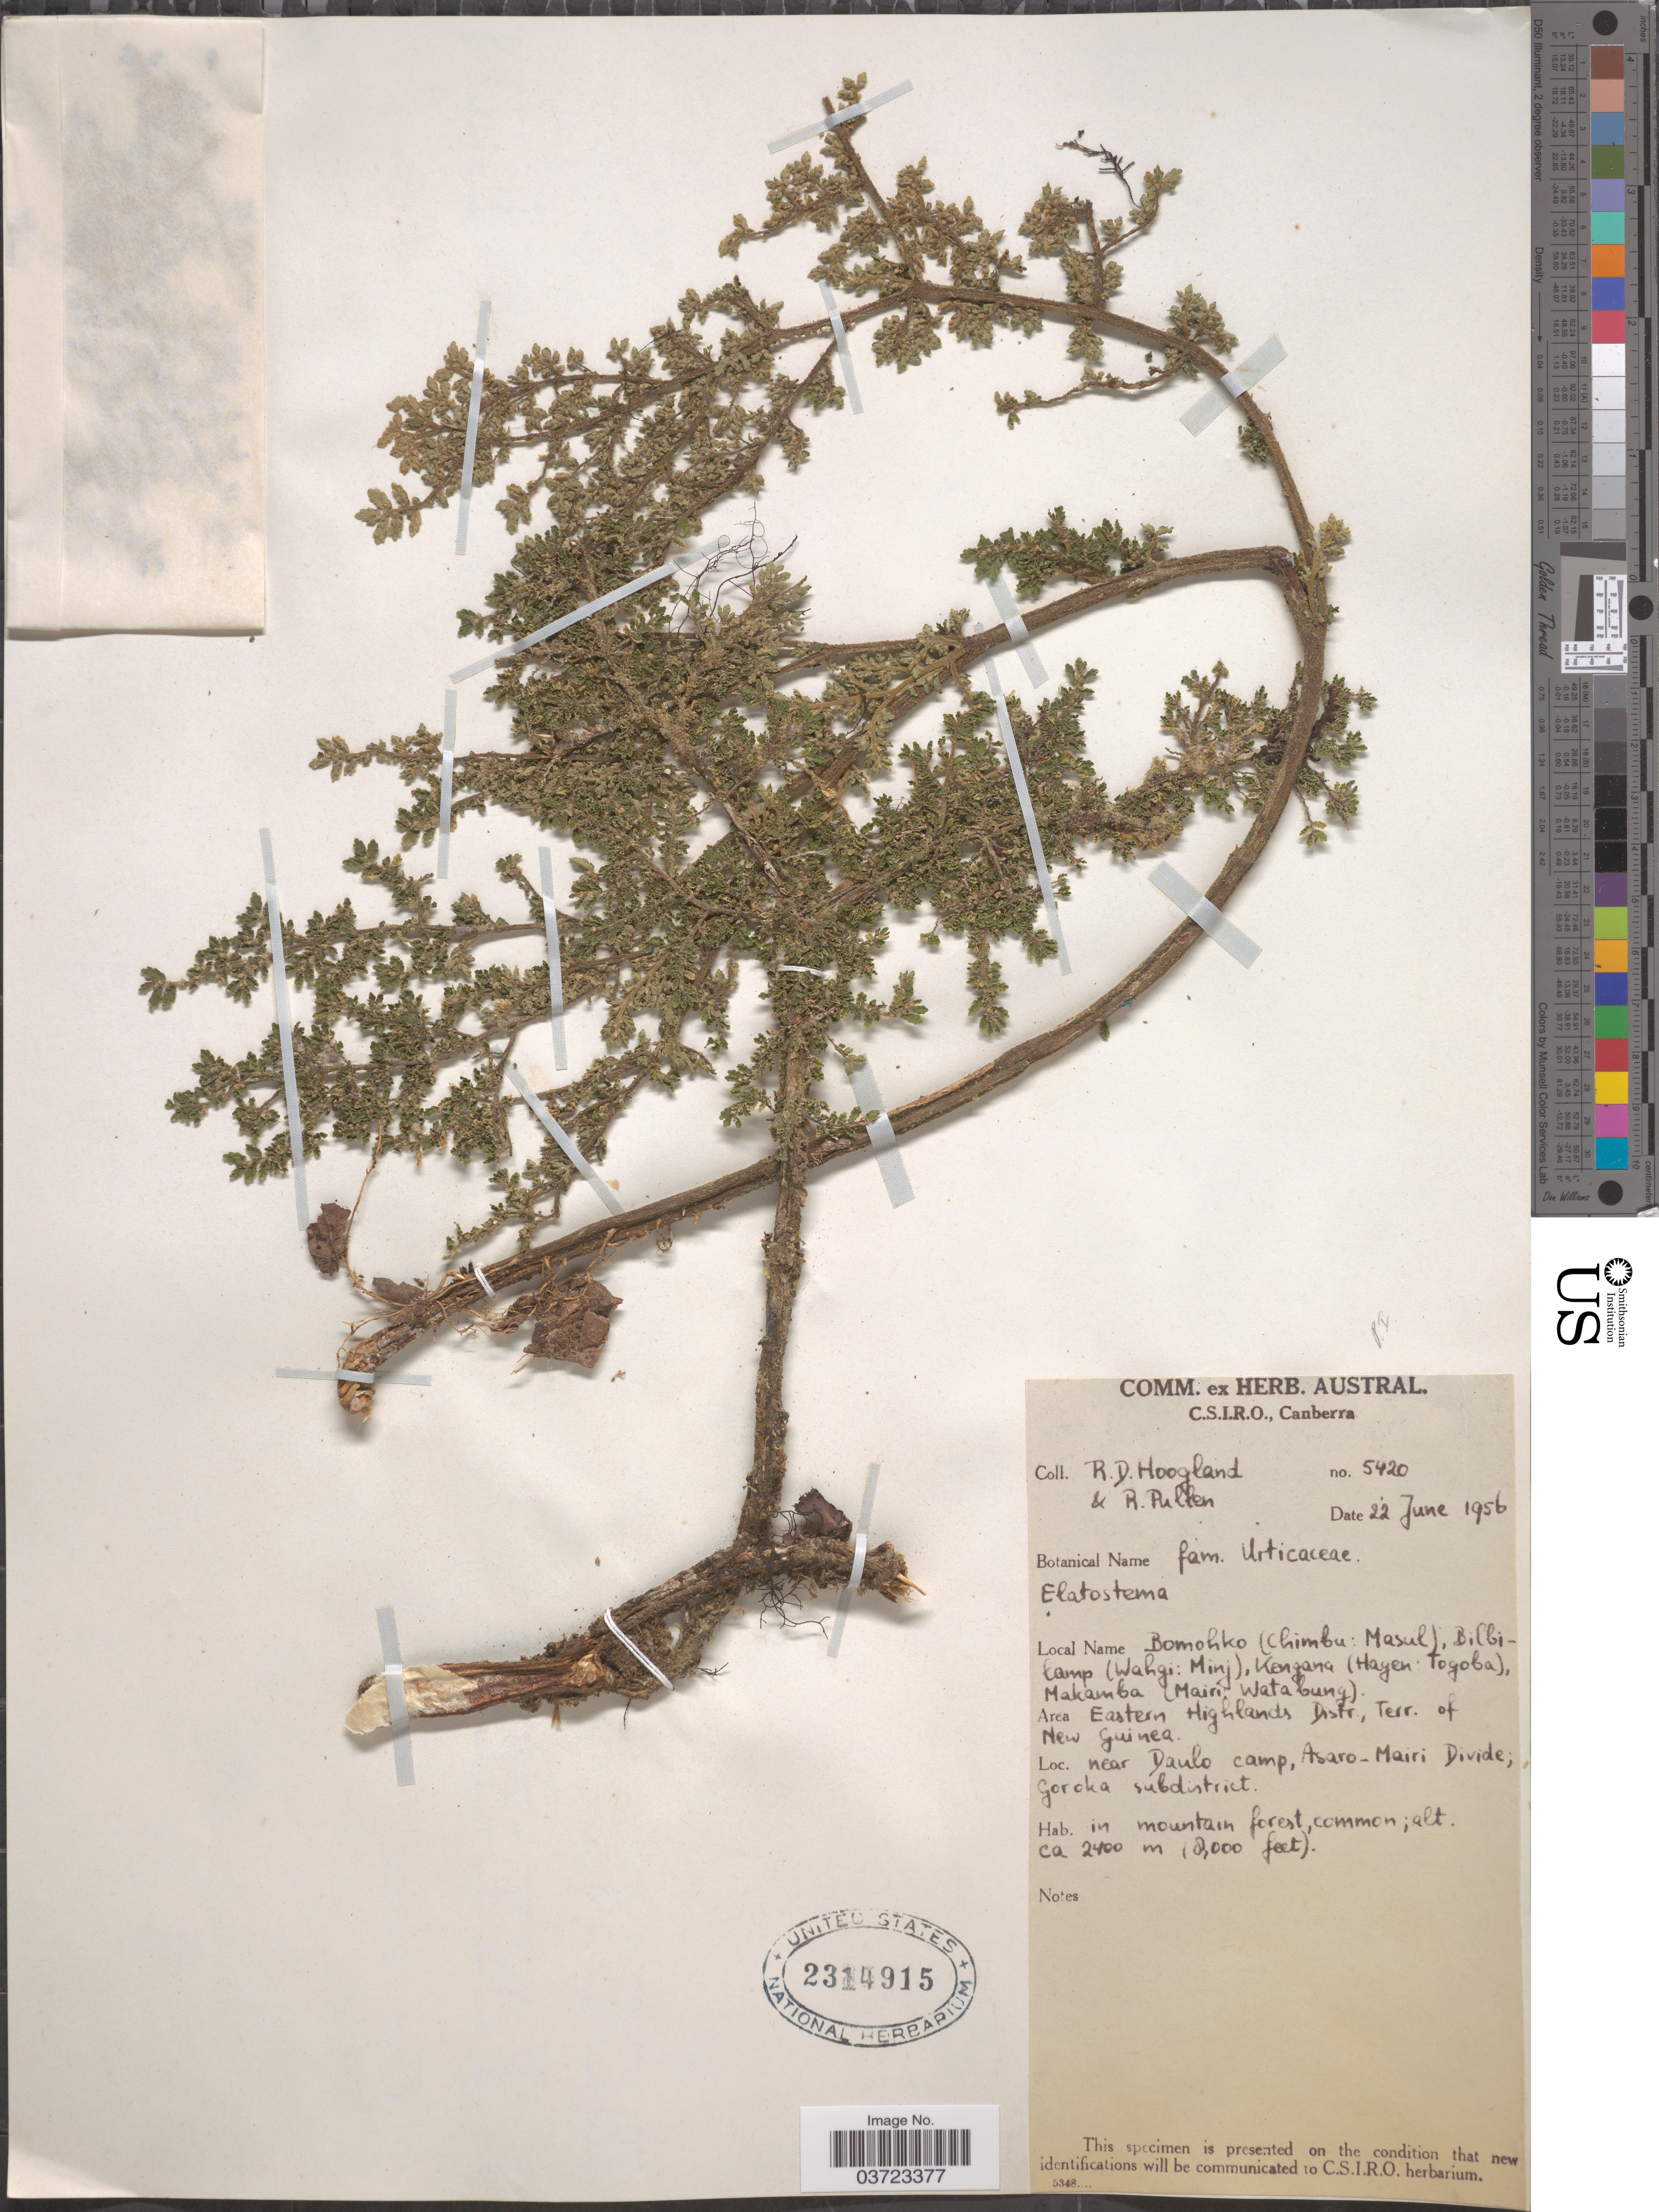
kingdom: Plantae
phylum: Tracheophyta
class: Magnoliopsida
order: Rosales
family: Urticaceae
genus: Elatostema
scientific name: Elatostema sp.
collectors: R. D. Hoogland & R. Pullen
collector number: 5420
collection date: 1956-06-22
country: Papua New Guinea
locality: Area Eastern Highlands Distr. Terr. of New Guinea. Near Daulo camp, Asaro- Mairi Divide; Goroka Subdistrict.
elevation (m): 2400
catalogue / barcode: US 2314915